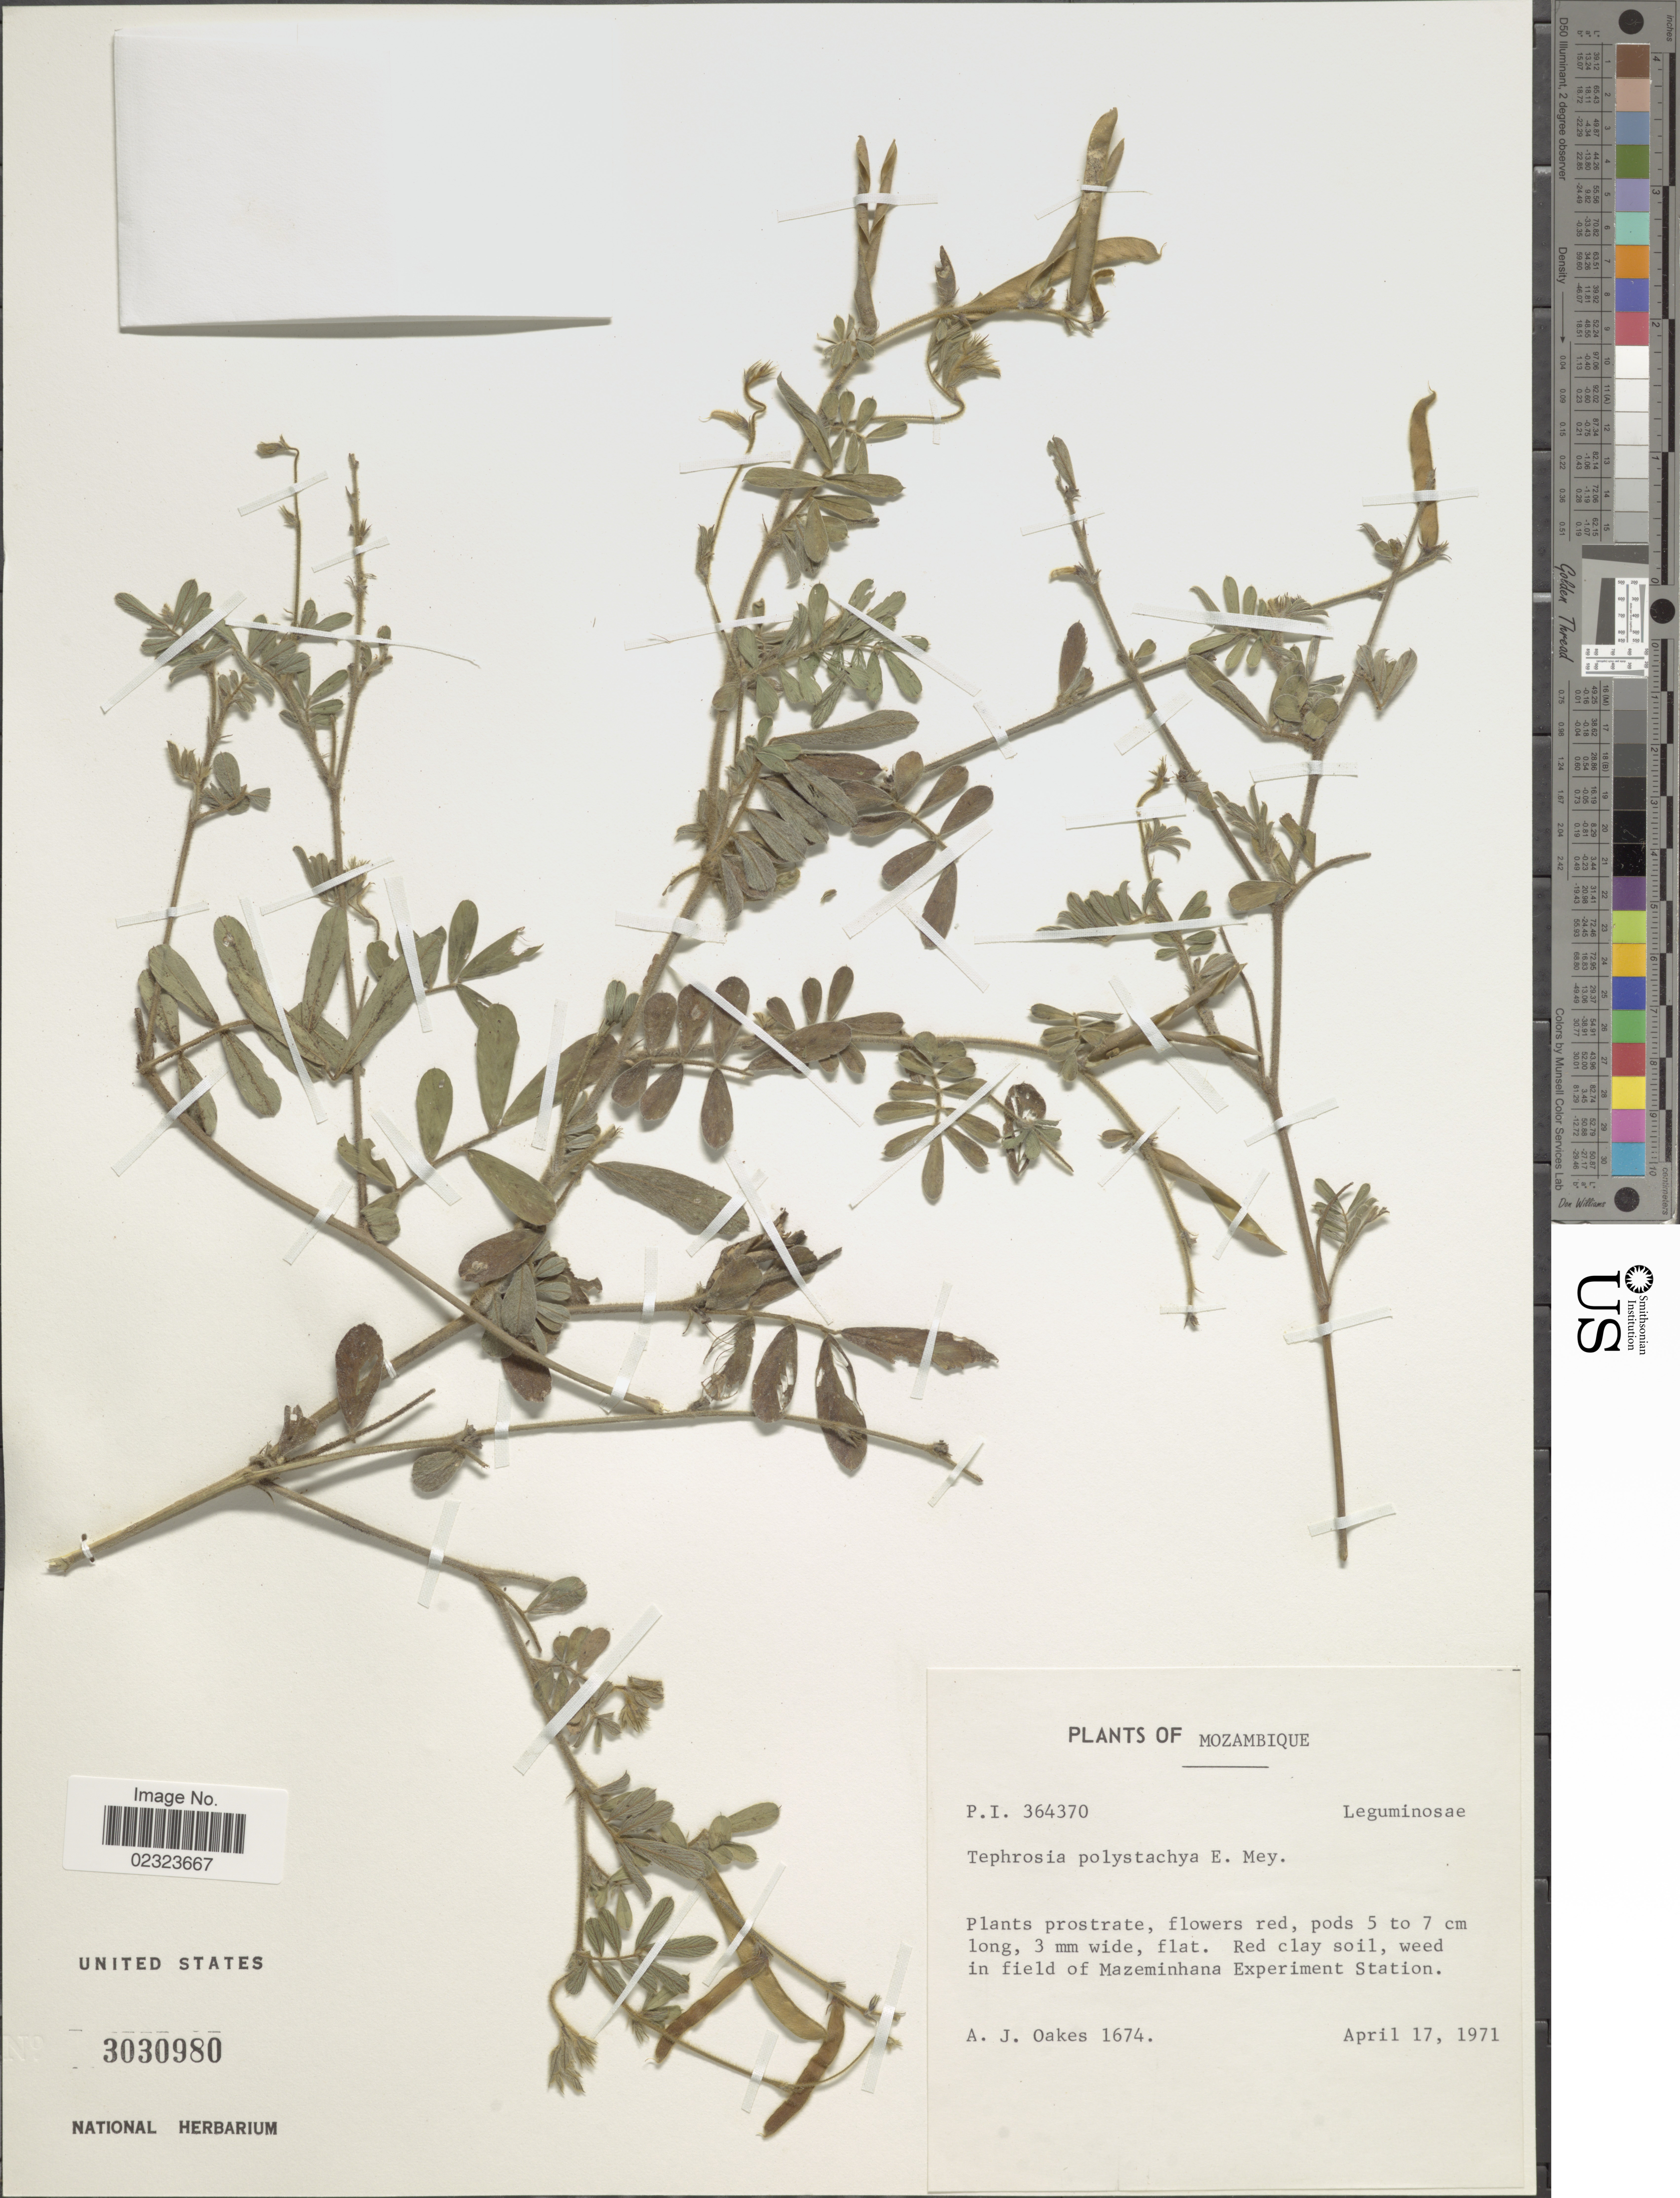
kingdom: Plantae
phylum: Tracheophyta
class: Magnoliopsida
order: Fabales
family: Fabaceae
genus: Tephrosia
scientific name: Tephrosia polystachya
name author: E. Mey.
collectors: A. Oakes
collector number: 1674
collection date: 1971-04-17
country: Mozambique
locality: Red clay soil, weed in field of Mazeminhana Experiment Station.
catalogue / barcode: US 3030980